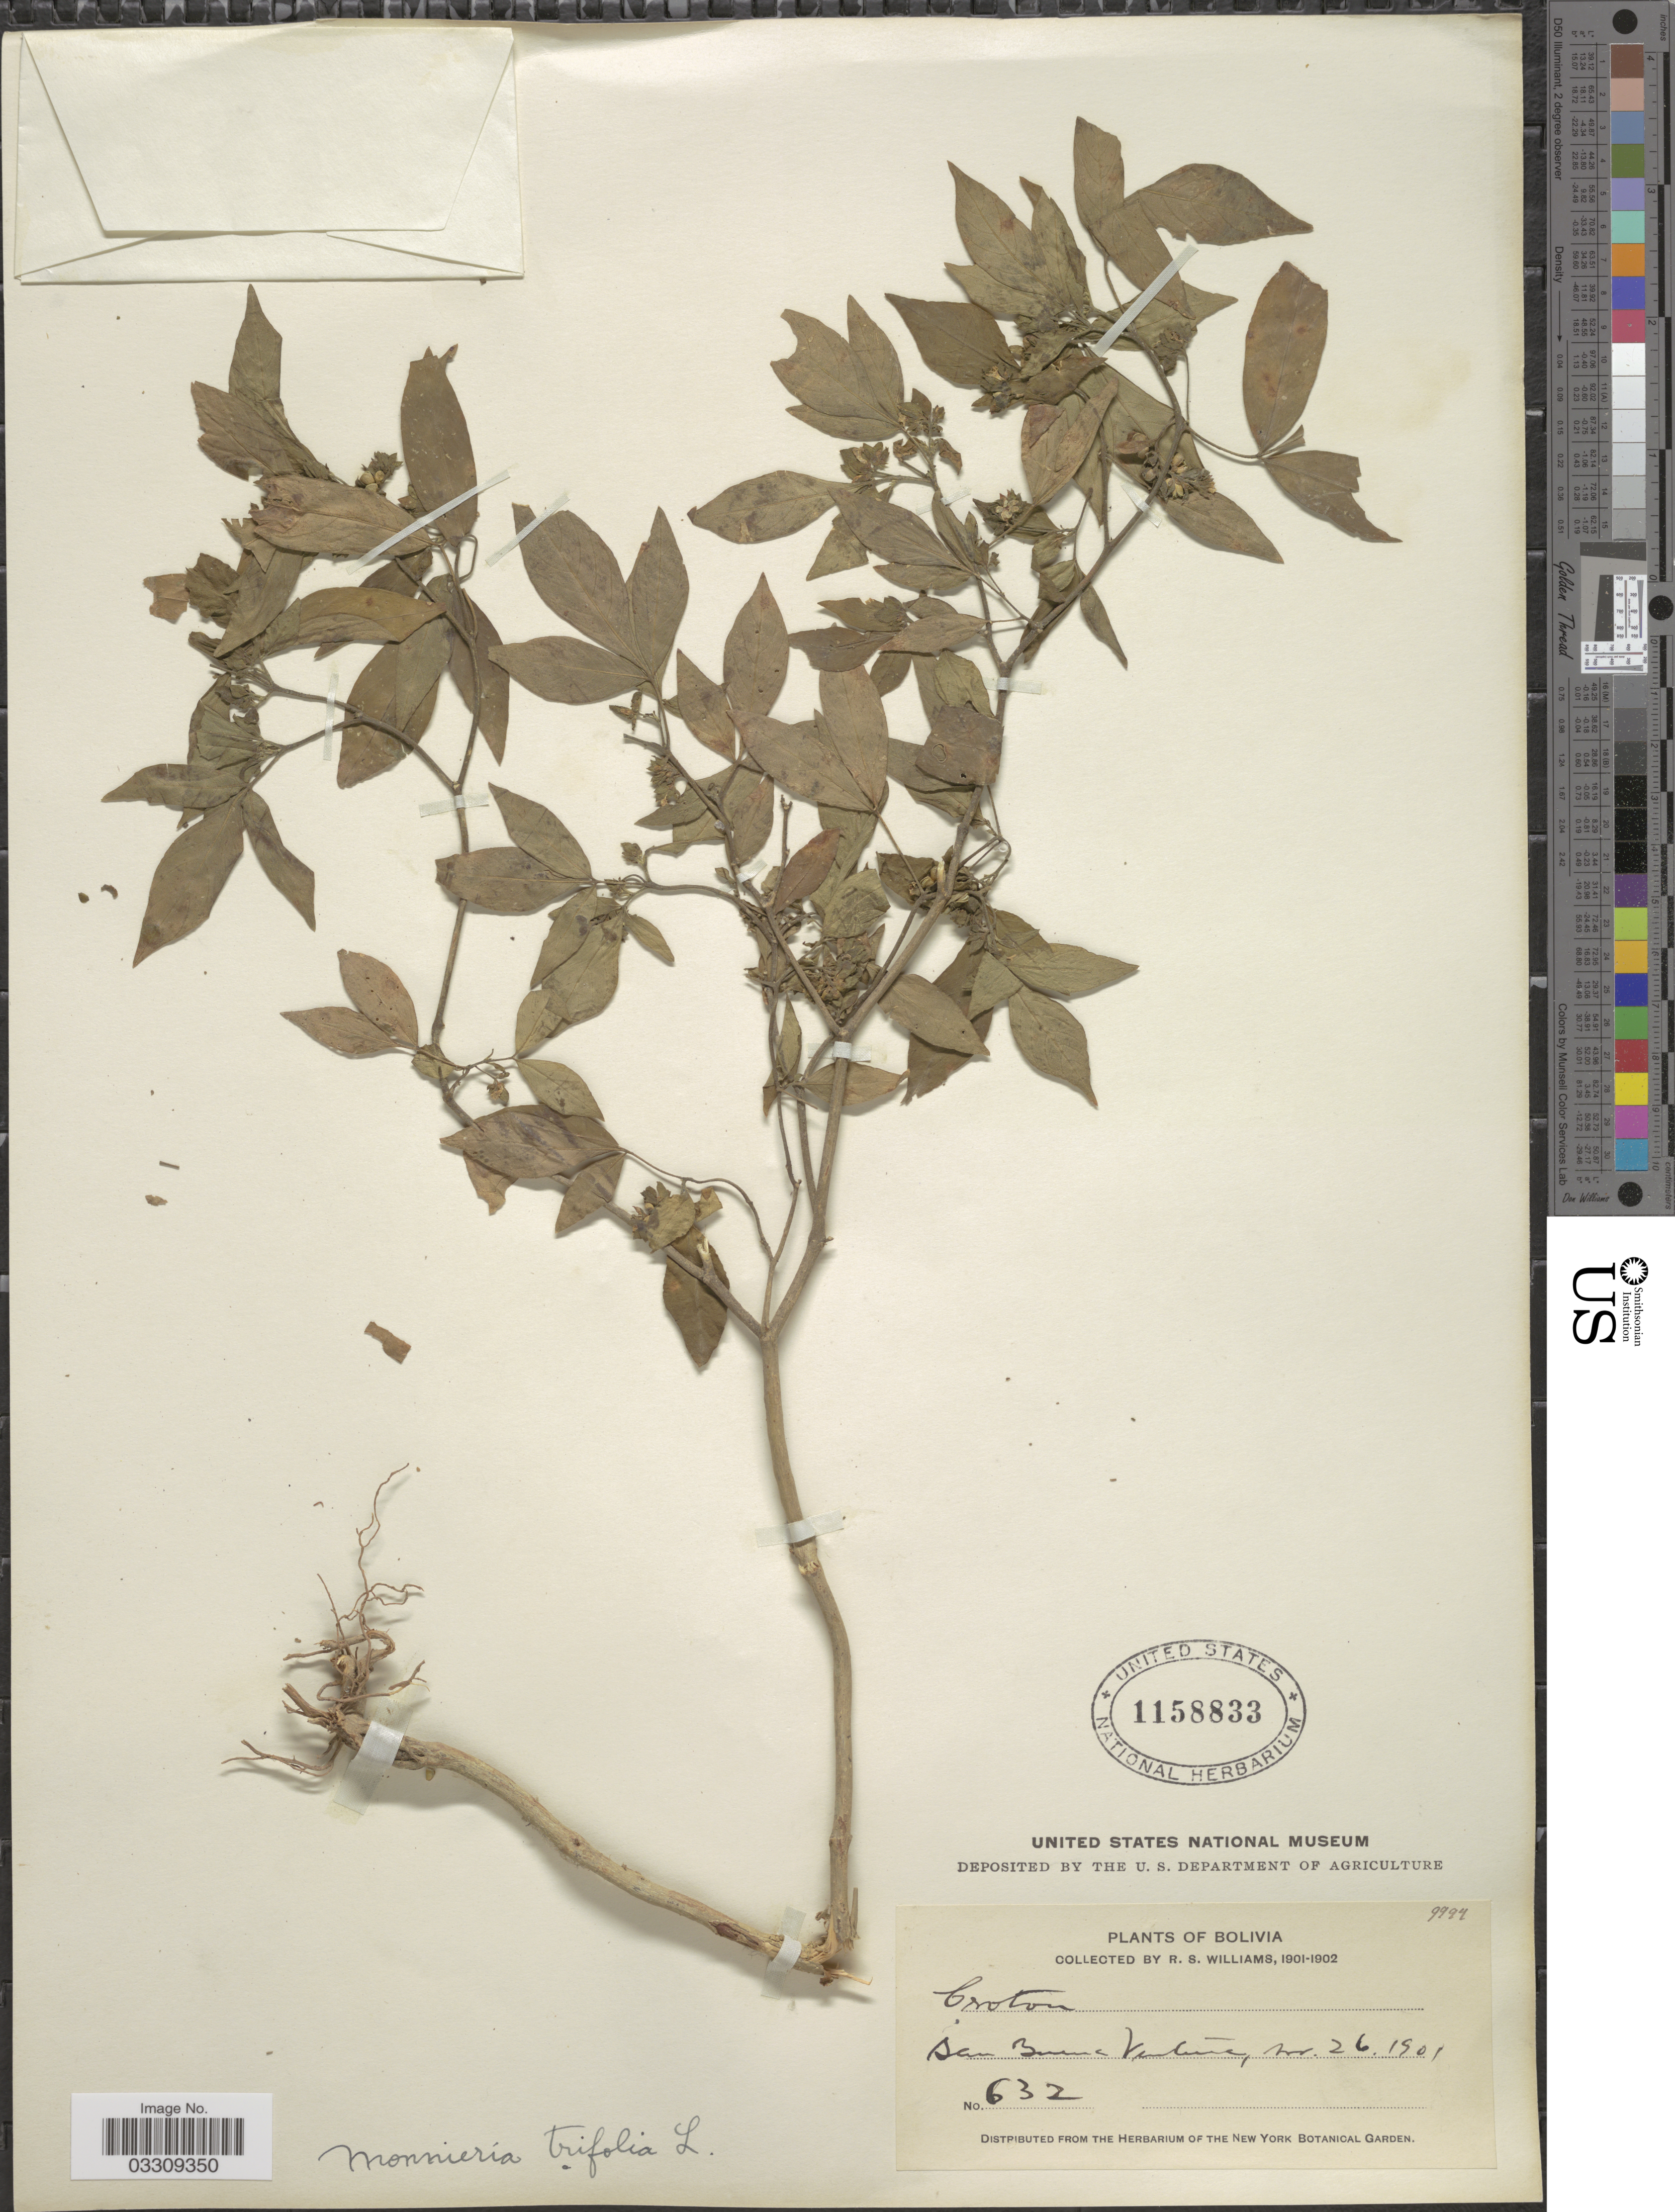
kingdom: Plantae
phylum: Tracheophyta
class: Magnoliopsida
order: Sapindales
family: Rutaceae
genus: Ertela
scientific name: Ertela trifolia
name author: (L.) Kuntze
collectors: R. S. Williams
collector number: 632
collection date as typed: Nov. 26, 1901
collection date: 1901-11-26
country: Bolivia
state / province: La Paz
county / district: Iturralde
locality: San Buena Ventura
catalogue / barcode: US 1158833